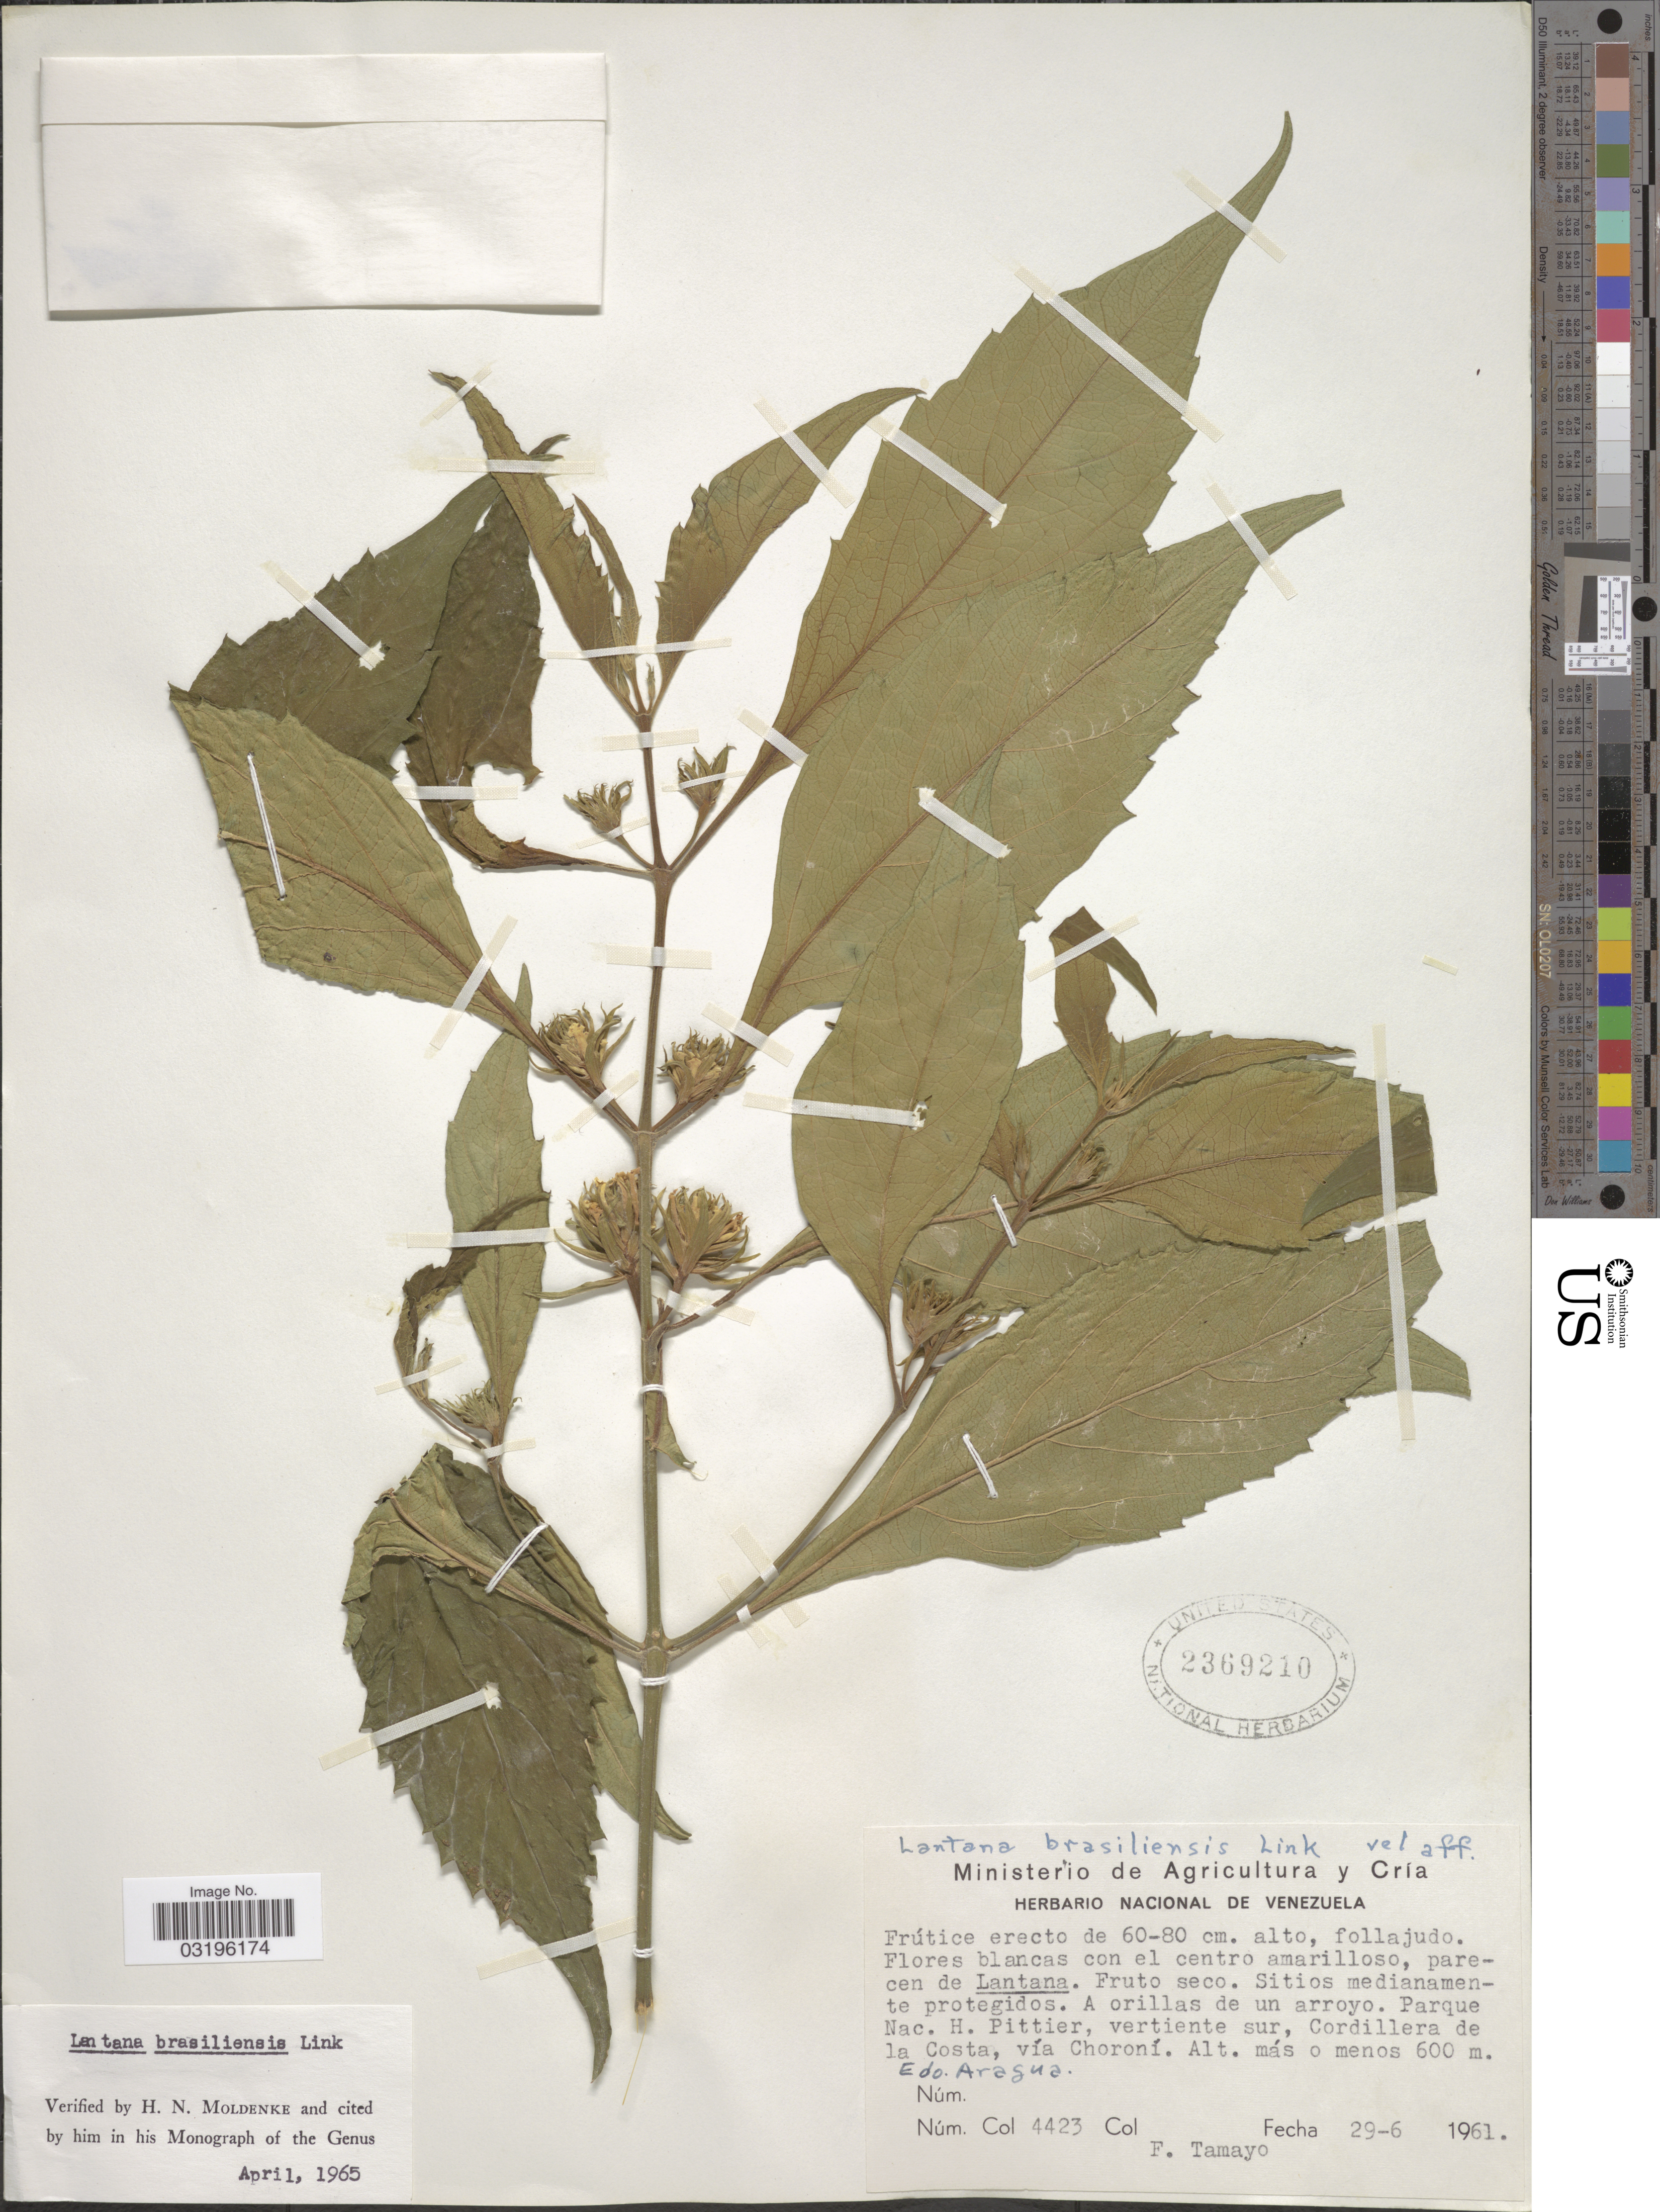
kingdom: Plantae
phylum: Tracheophyta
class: Magnoliopsida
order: Lamiales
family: Verbenaceae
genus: Lantana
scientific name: Lantana brasiliensis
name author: Link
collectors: F. Tamayo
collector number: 4423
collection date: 1961-06-29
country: Venezuela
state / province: Aragua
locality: Parque Nac. H. Pittier, vertiente sur, cordillera de la Costa, vía Choroni. Edo. Aragua.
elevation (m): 600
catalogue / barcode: US 2369210